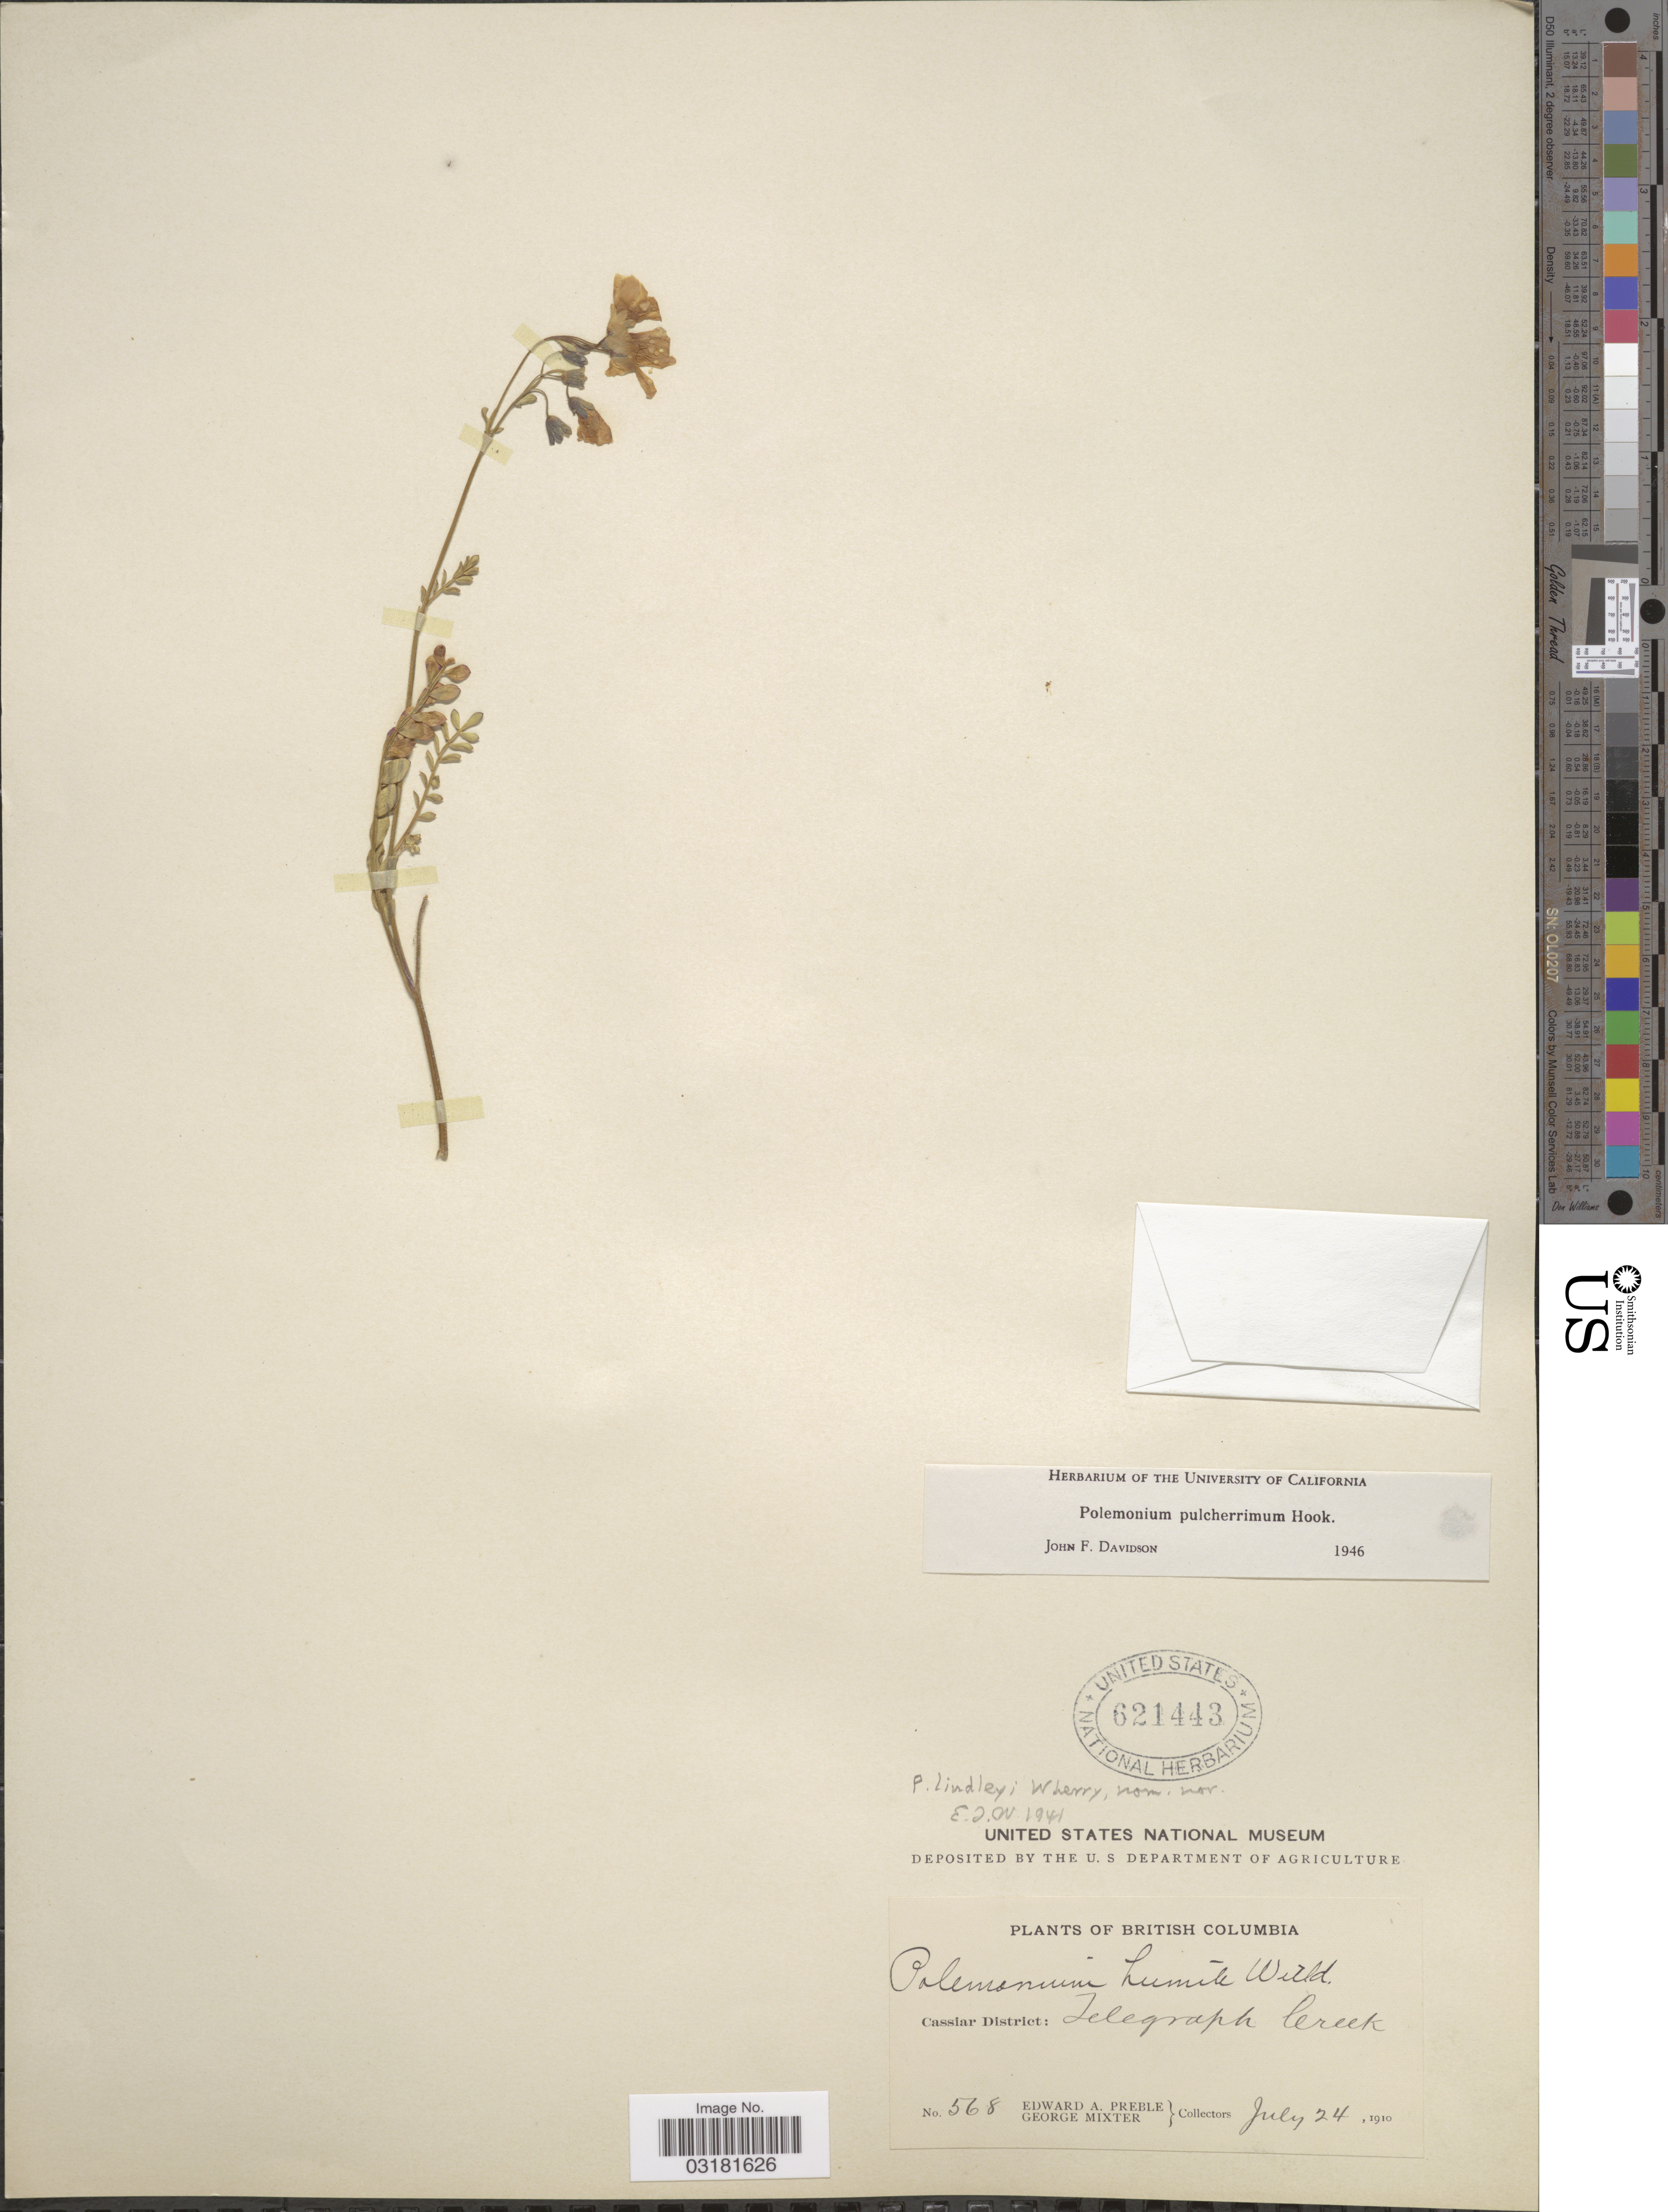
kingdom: Plantae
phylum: Tracheophyta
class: Magnoliopsida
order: Ericales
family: Polemoniaceae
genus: Polemonium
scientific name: Polemonium pulcherrimum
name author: Hook.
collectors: E. Preble & G. Mixter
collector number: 568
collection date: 1910-07-24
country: Canada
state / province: British Columbia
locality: Cassiar District: Telegraph Creek.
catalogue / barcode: US 621443